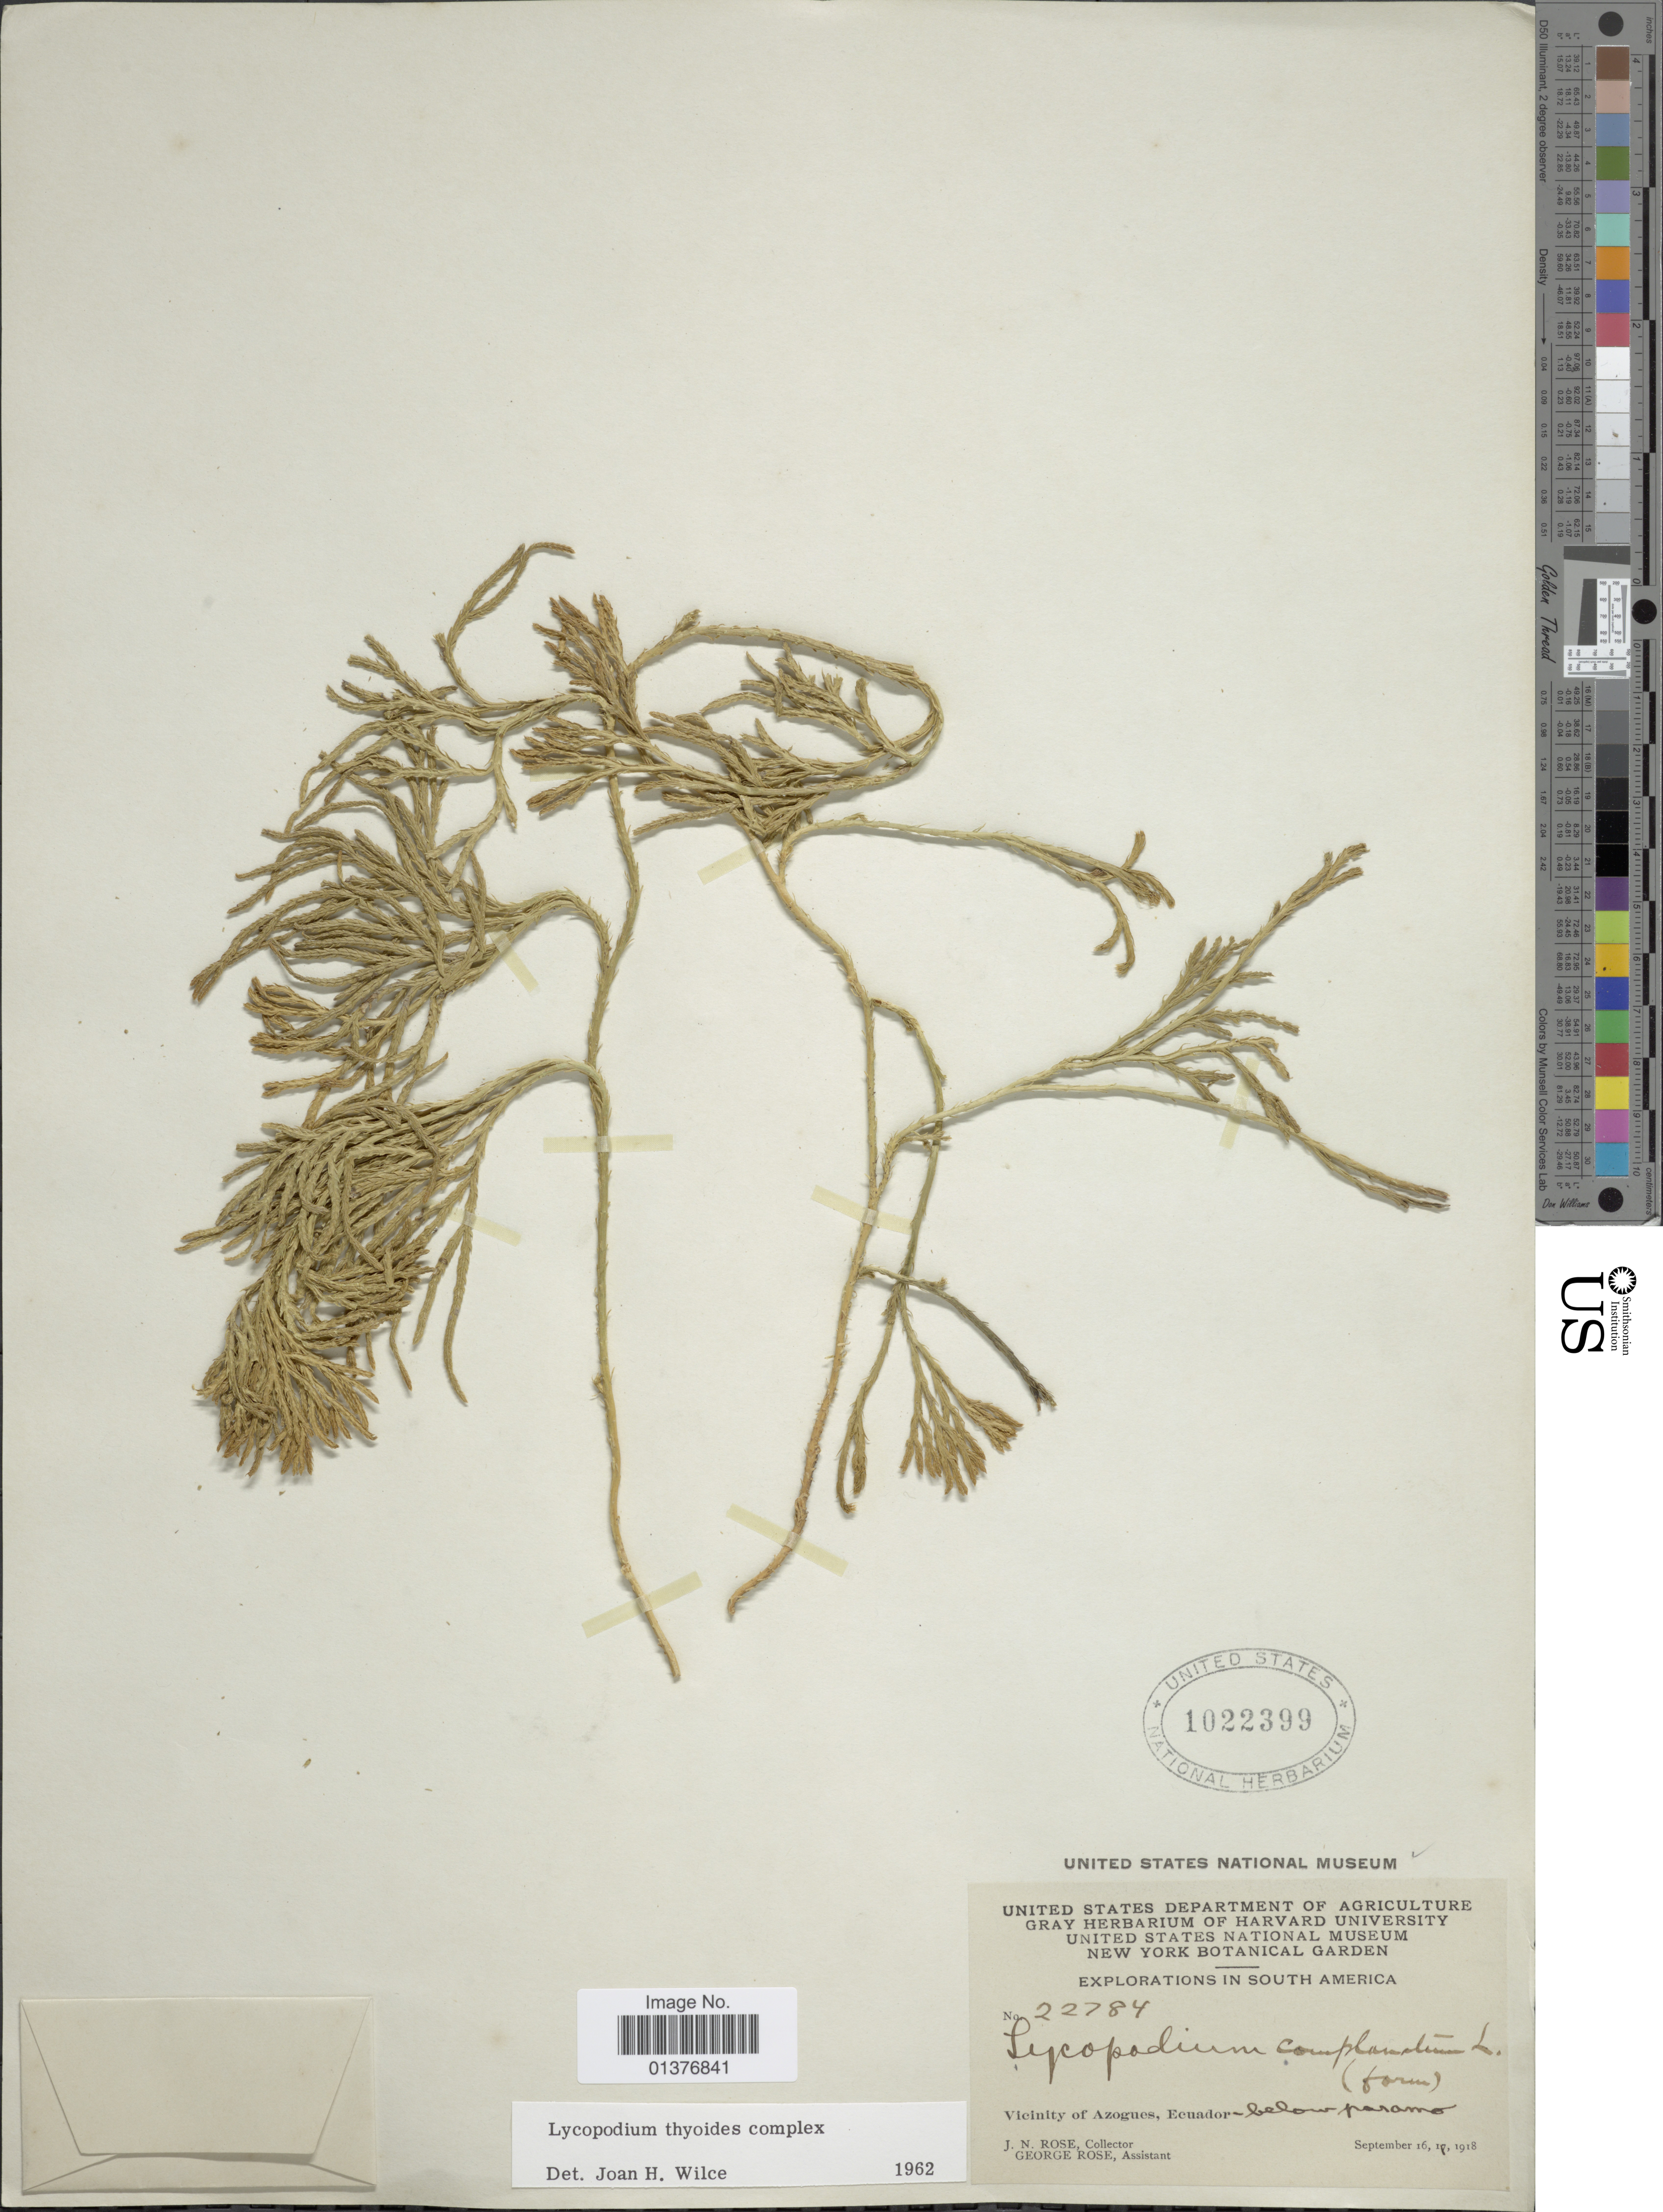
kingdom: Plantae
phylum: Tracheophyta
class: Lycopodiopsida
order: Lycopodiales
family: Lycopodiaceae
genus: Diphasiastrum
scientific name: Diphasiastrum thyoides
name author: (Humb. & Bonpl. ex Willd.) Holub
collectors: J. N. Rose & G. Rose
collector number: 22784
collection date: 1918-09-16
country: Ecuador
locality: Vicinity of Azogues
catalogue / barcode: US 1022399